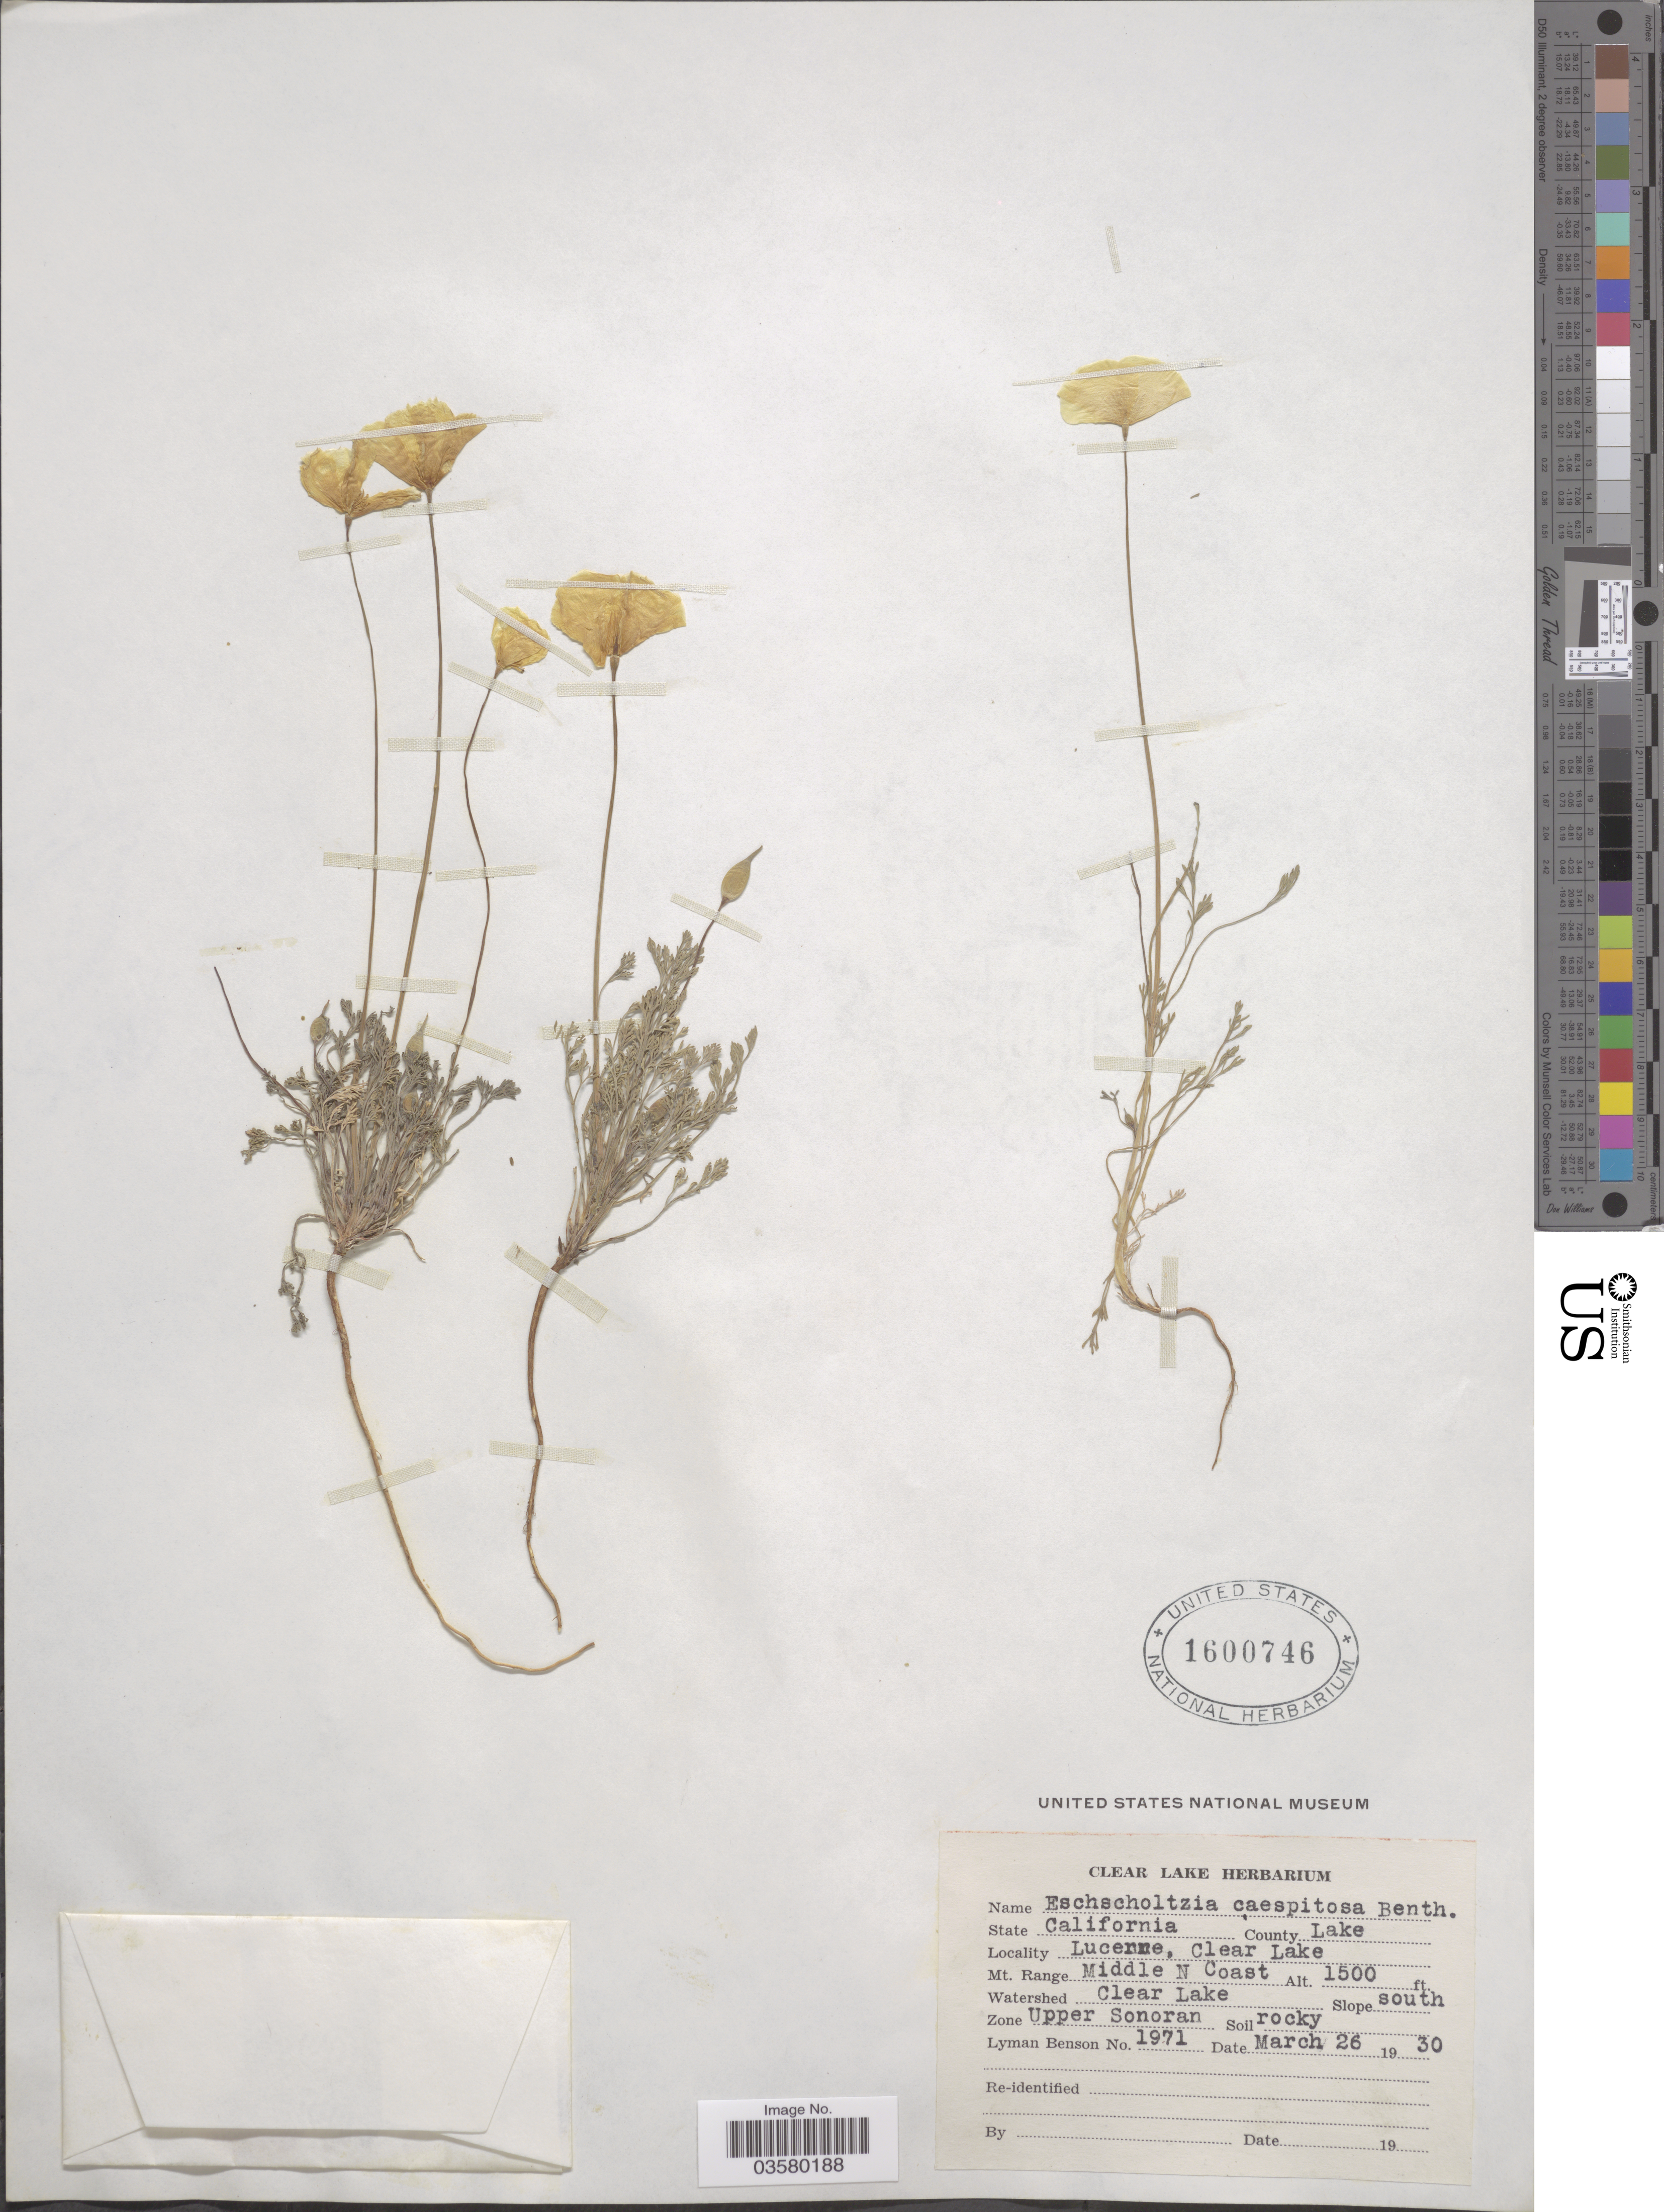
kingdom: Plantae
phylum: Tracheophyta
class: Magnoliopsida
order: Ranunculales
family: Papaveraceae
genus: Eschscholzia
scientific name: Eschscholzia caespitosa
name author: Benth.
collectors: L. D. Benson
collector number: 1971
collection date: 1930-03-26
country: United States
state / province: California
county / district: Lake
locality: County Lake. Mt. Range Middle N Coast. Watershed Clear Lake. Zone Upper Sonoran.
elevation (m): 457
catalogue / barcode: US 1600746